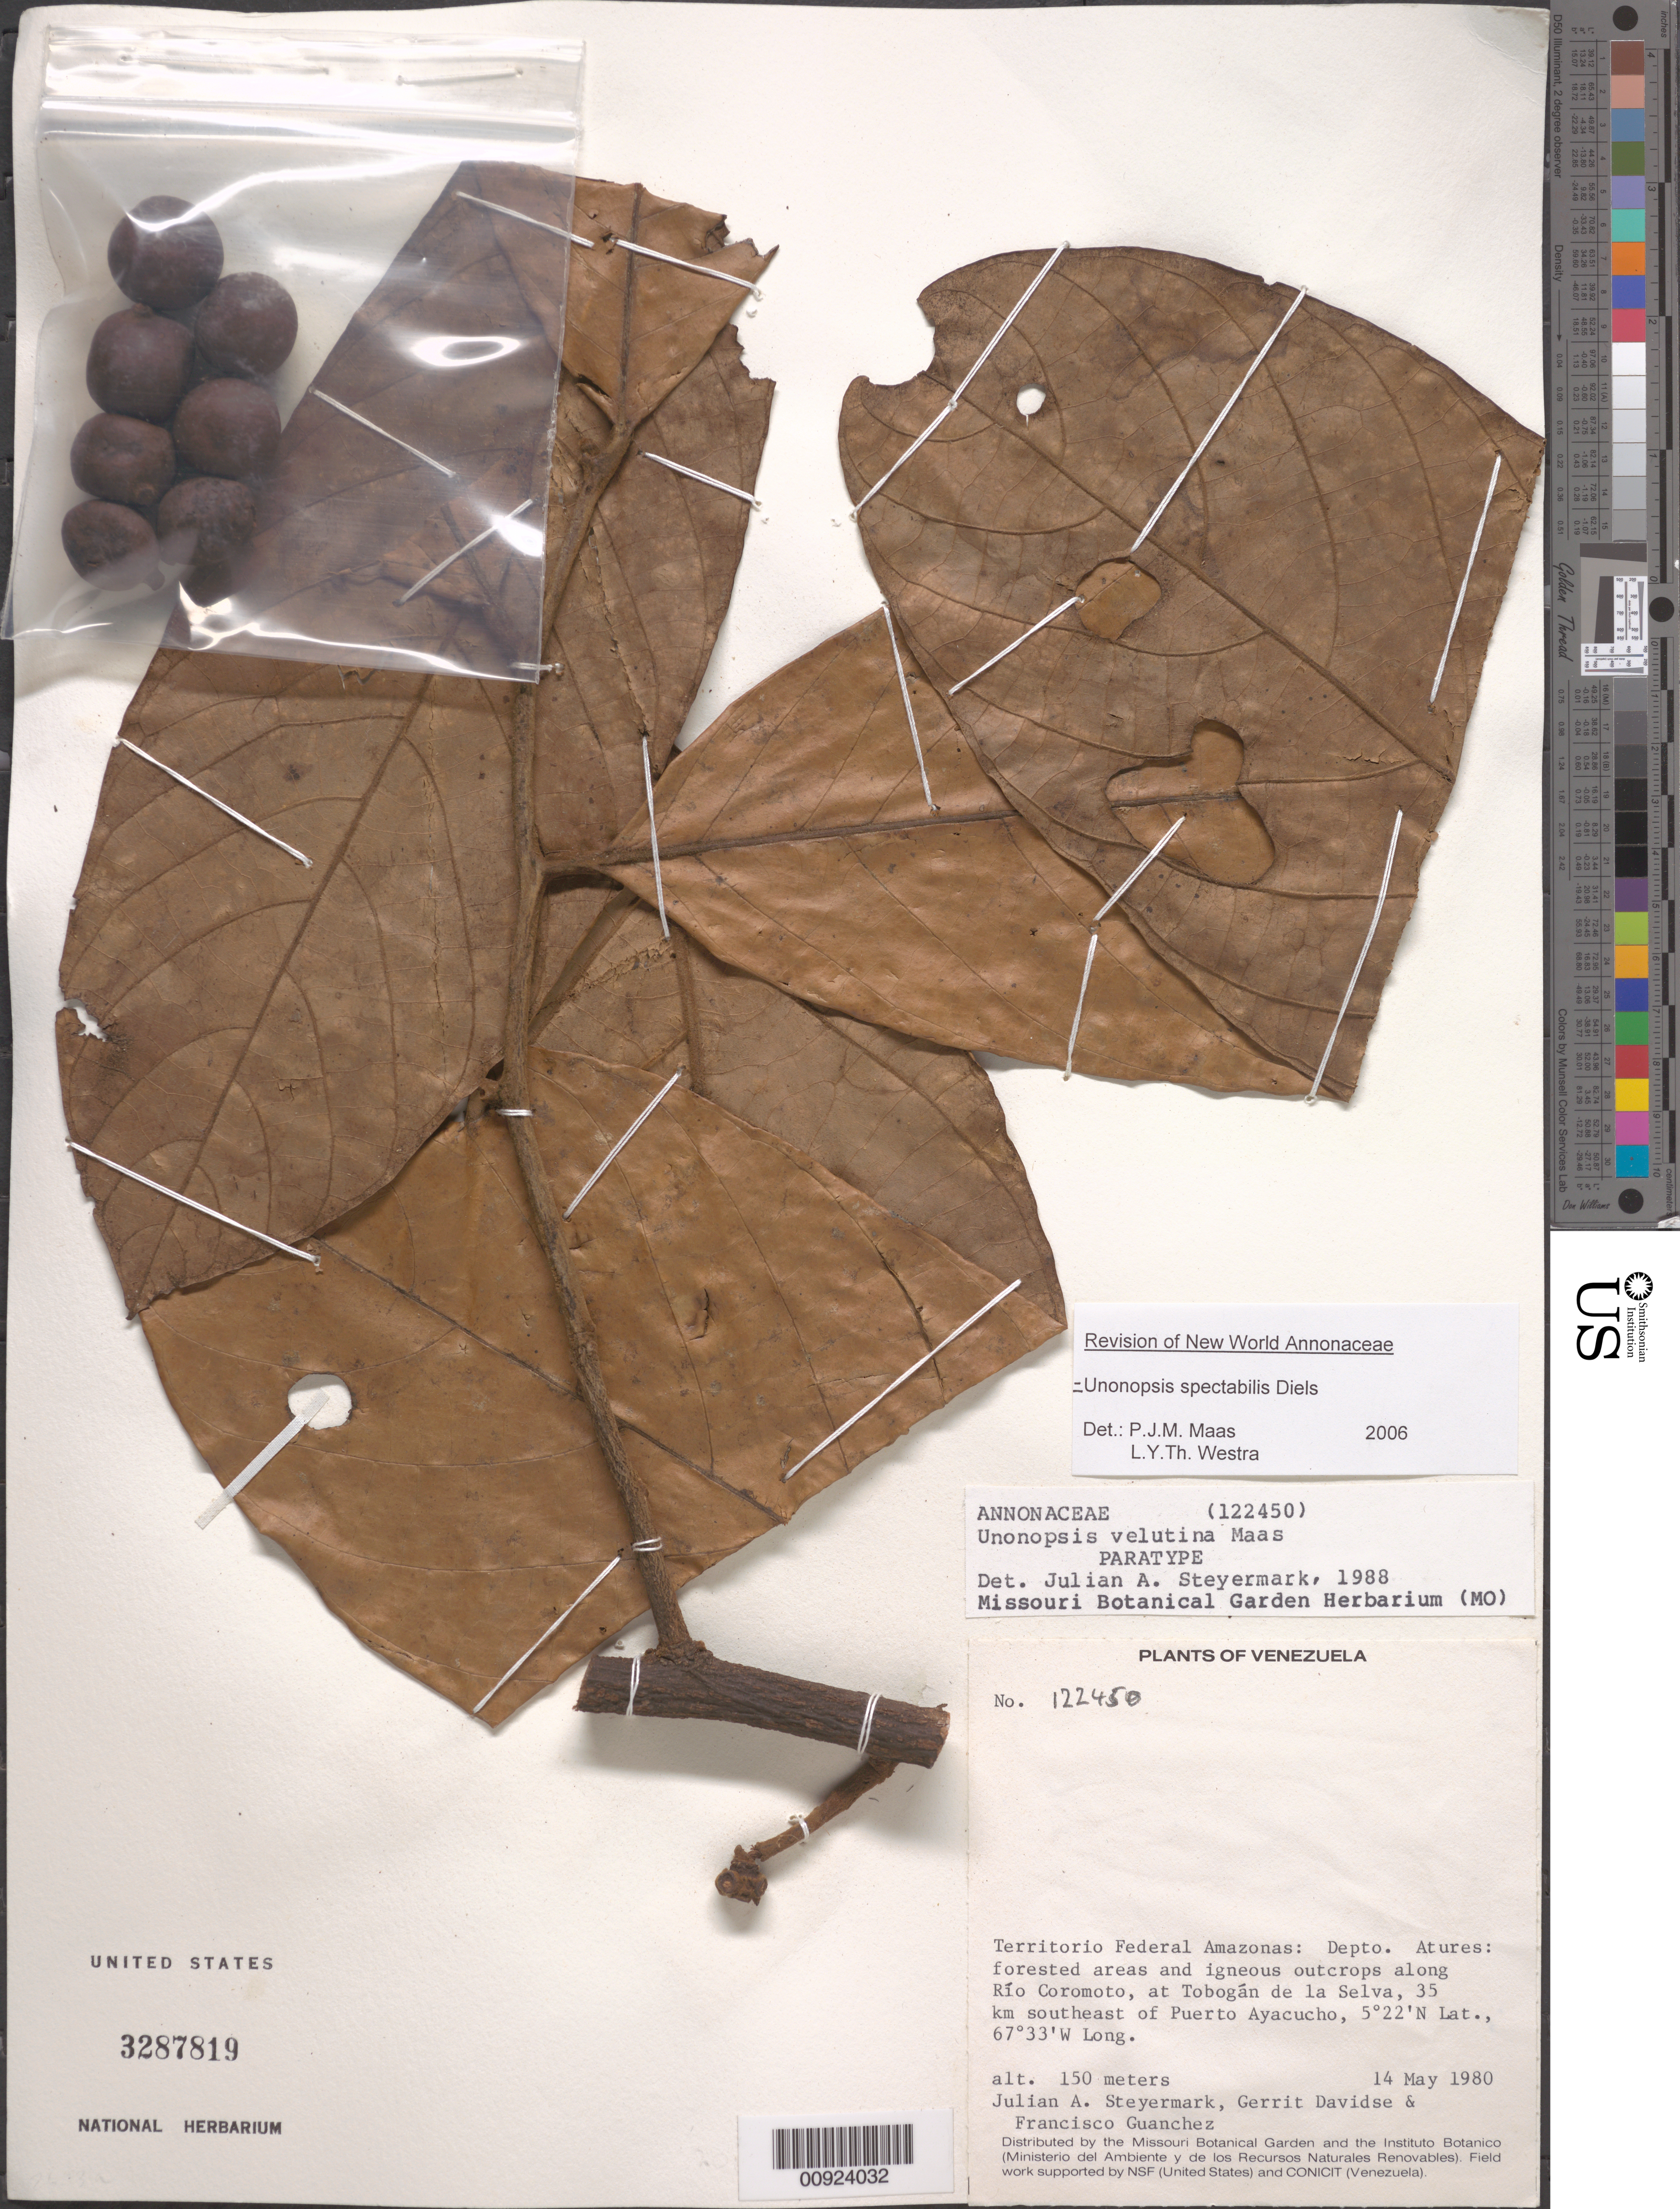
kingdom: Plantae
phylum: Tracheophyta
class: Magnoliopsida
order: Magnoliales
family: Annonaceae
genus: Unonopsis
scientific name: Unonopsis spectabilis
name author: Diels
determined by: Maas, P. J.; Westra, L. Y.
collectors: J. Steyermark, G. Davidse & F. Guánchez M.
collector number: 122450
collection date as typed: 14-May-80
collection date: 1980-05-14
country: Venezuela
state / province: Amazonas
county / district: Atures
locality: Río Coromoto, at Tobogan de la Selva, 35 km SE of Puerto Ayacucho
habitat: Forested areas and igneous outcrops along rio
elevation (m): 150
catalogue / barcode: US 3287819